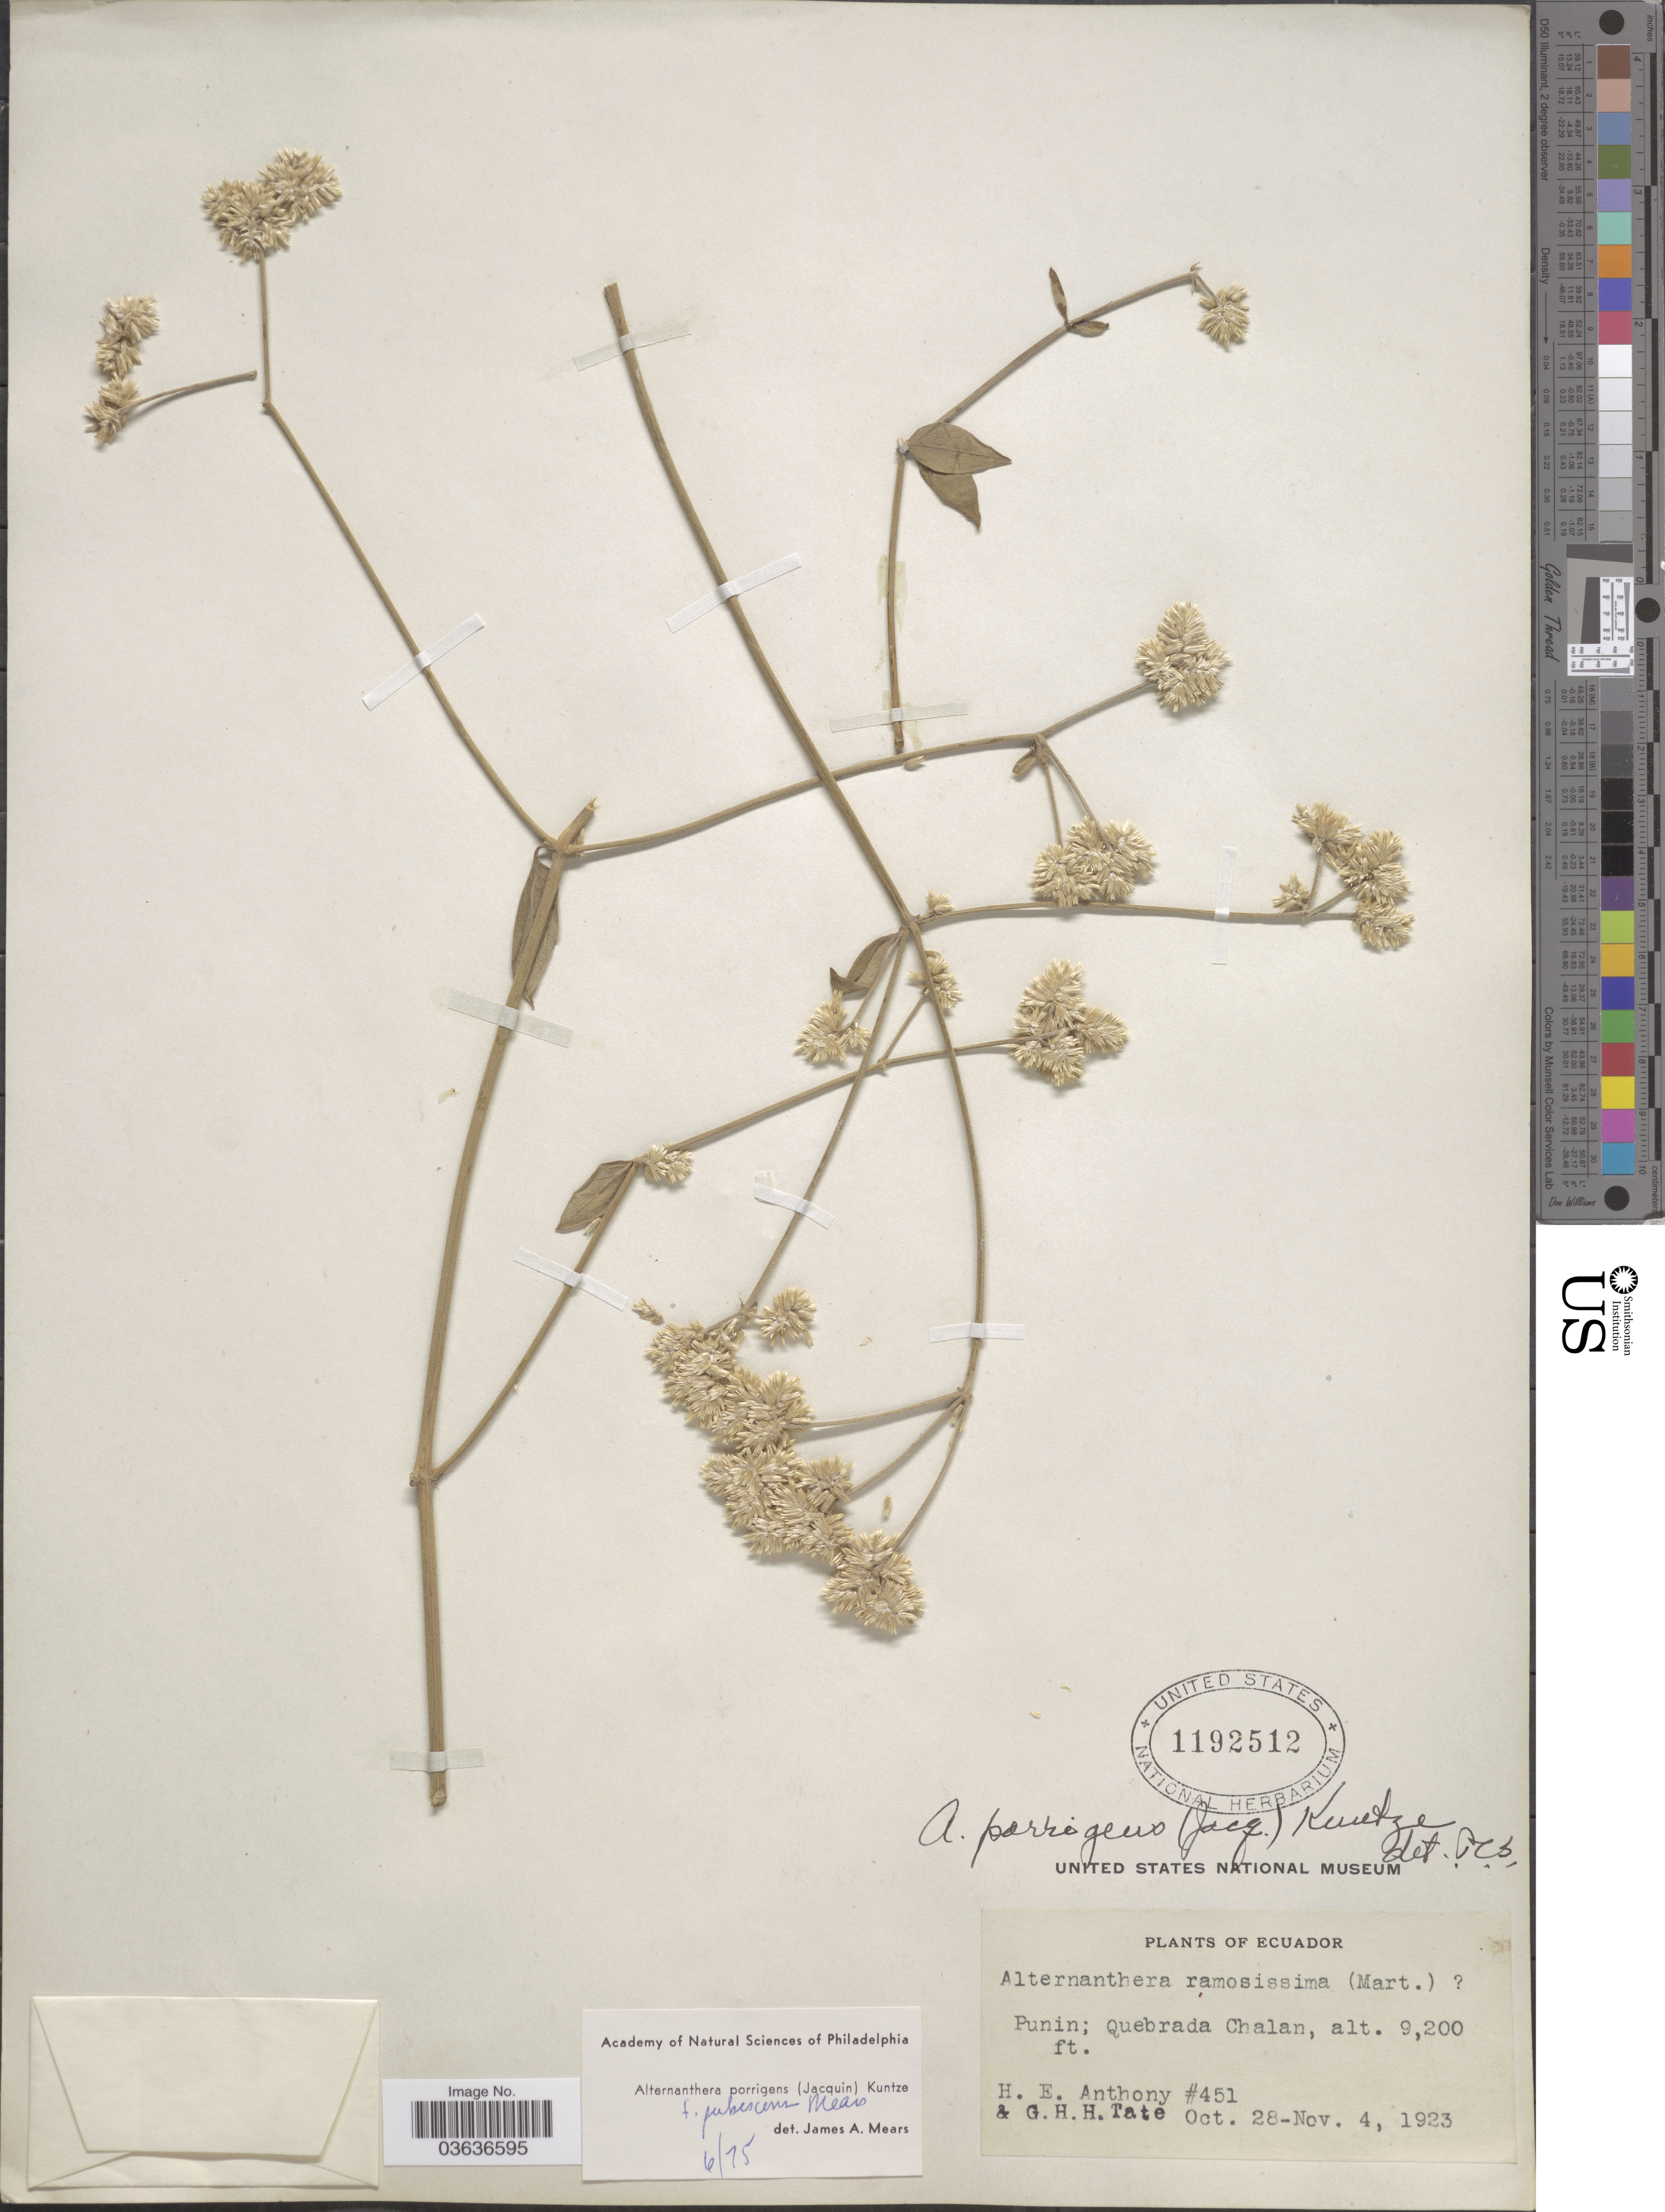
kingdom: Plantae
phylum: Tracheophyta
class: Magnoliopsida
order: Caryophyllales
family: Amaranthaceae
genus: Alternanthera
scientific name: Alternanthera porrigens f. pubescens Mears forma nov. ined.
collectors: H. E. Anthony & G. H. H.Tate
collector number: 451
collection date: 1923-10-28/1923-11-04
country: Ecuador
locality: Punin; Quebrada Chalan.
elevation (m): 2804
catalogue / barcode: US 1192512